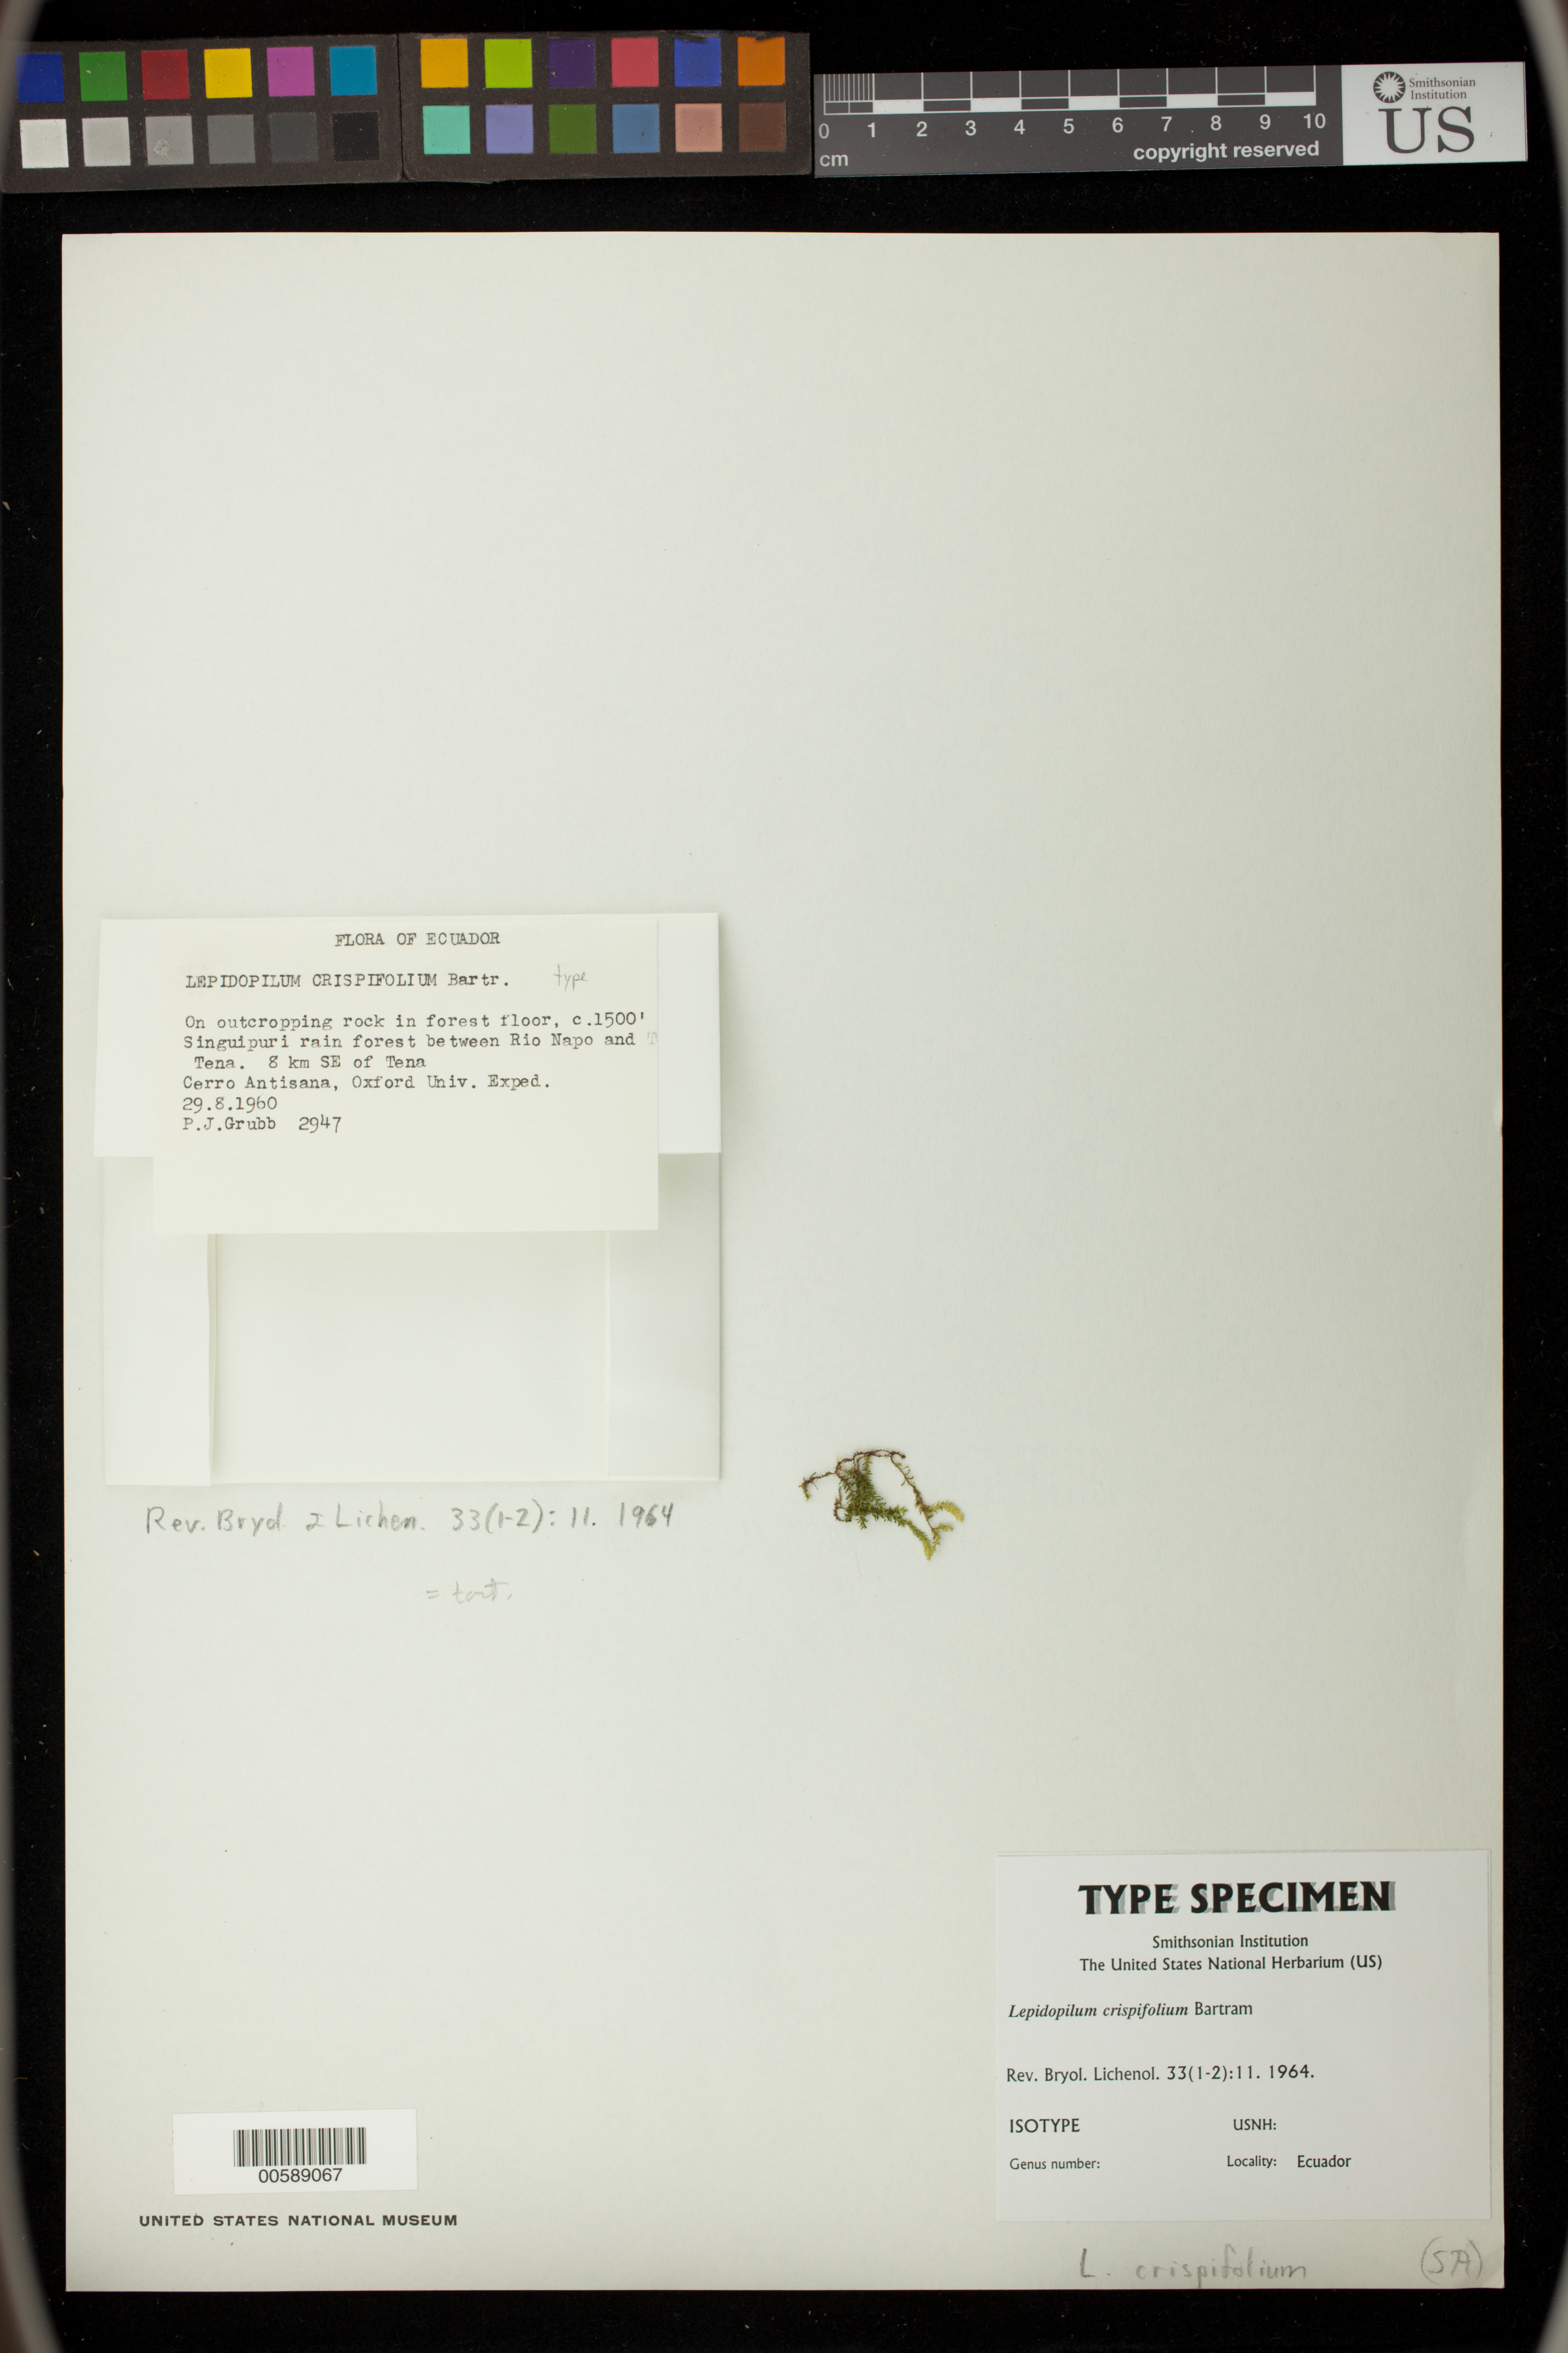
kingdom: Plantae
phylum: Bryophyta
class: Bryopsida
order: Hookeriales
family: Pilotrichaceae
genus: Lepidopilum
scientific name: Lepidopilum crispifolium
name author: E.B. Bartram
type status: Isotype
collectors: P. J. Grubb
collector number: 2947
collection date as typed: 29 Aug 1960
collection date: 1960-08-29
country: Ecuador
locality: Singuipuri Rain Forest betw. Rio Napo & Tena, Cerro Antisana.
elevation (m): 1500